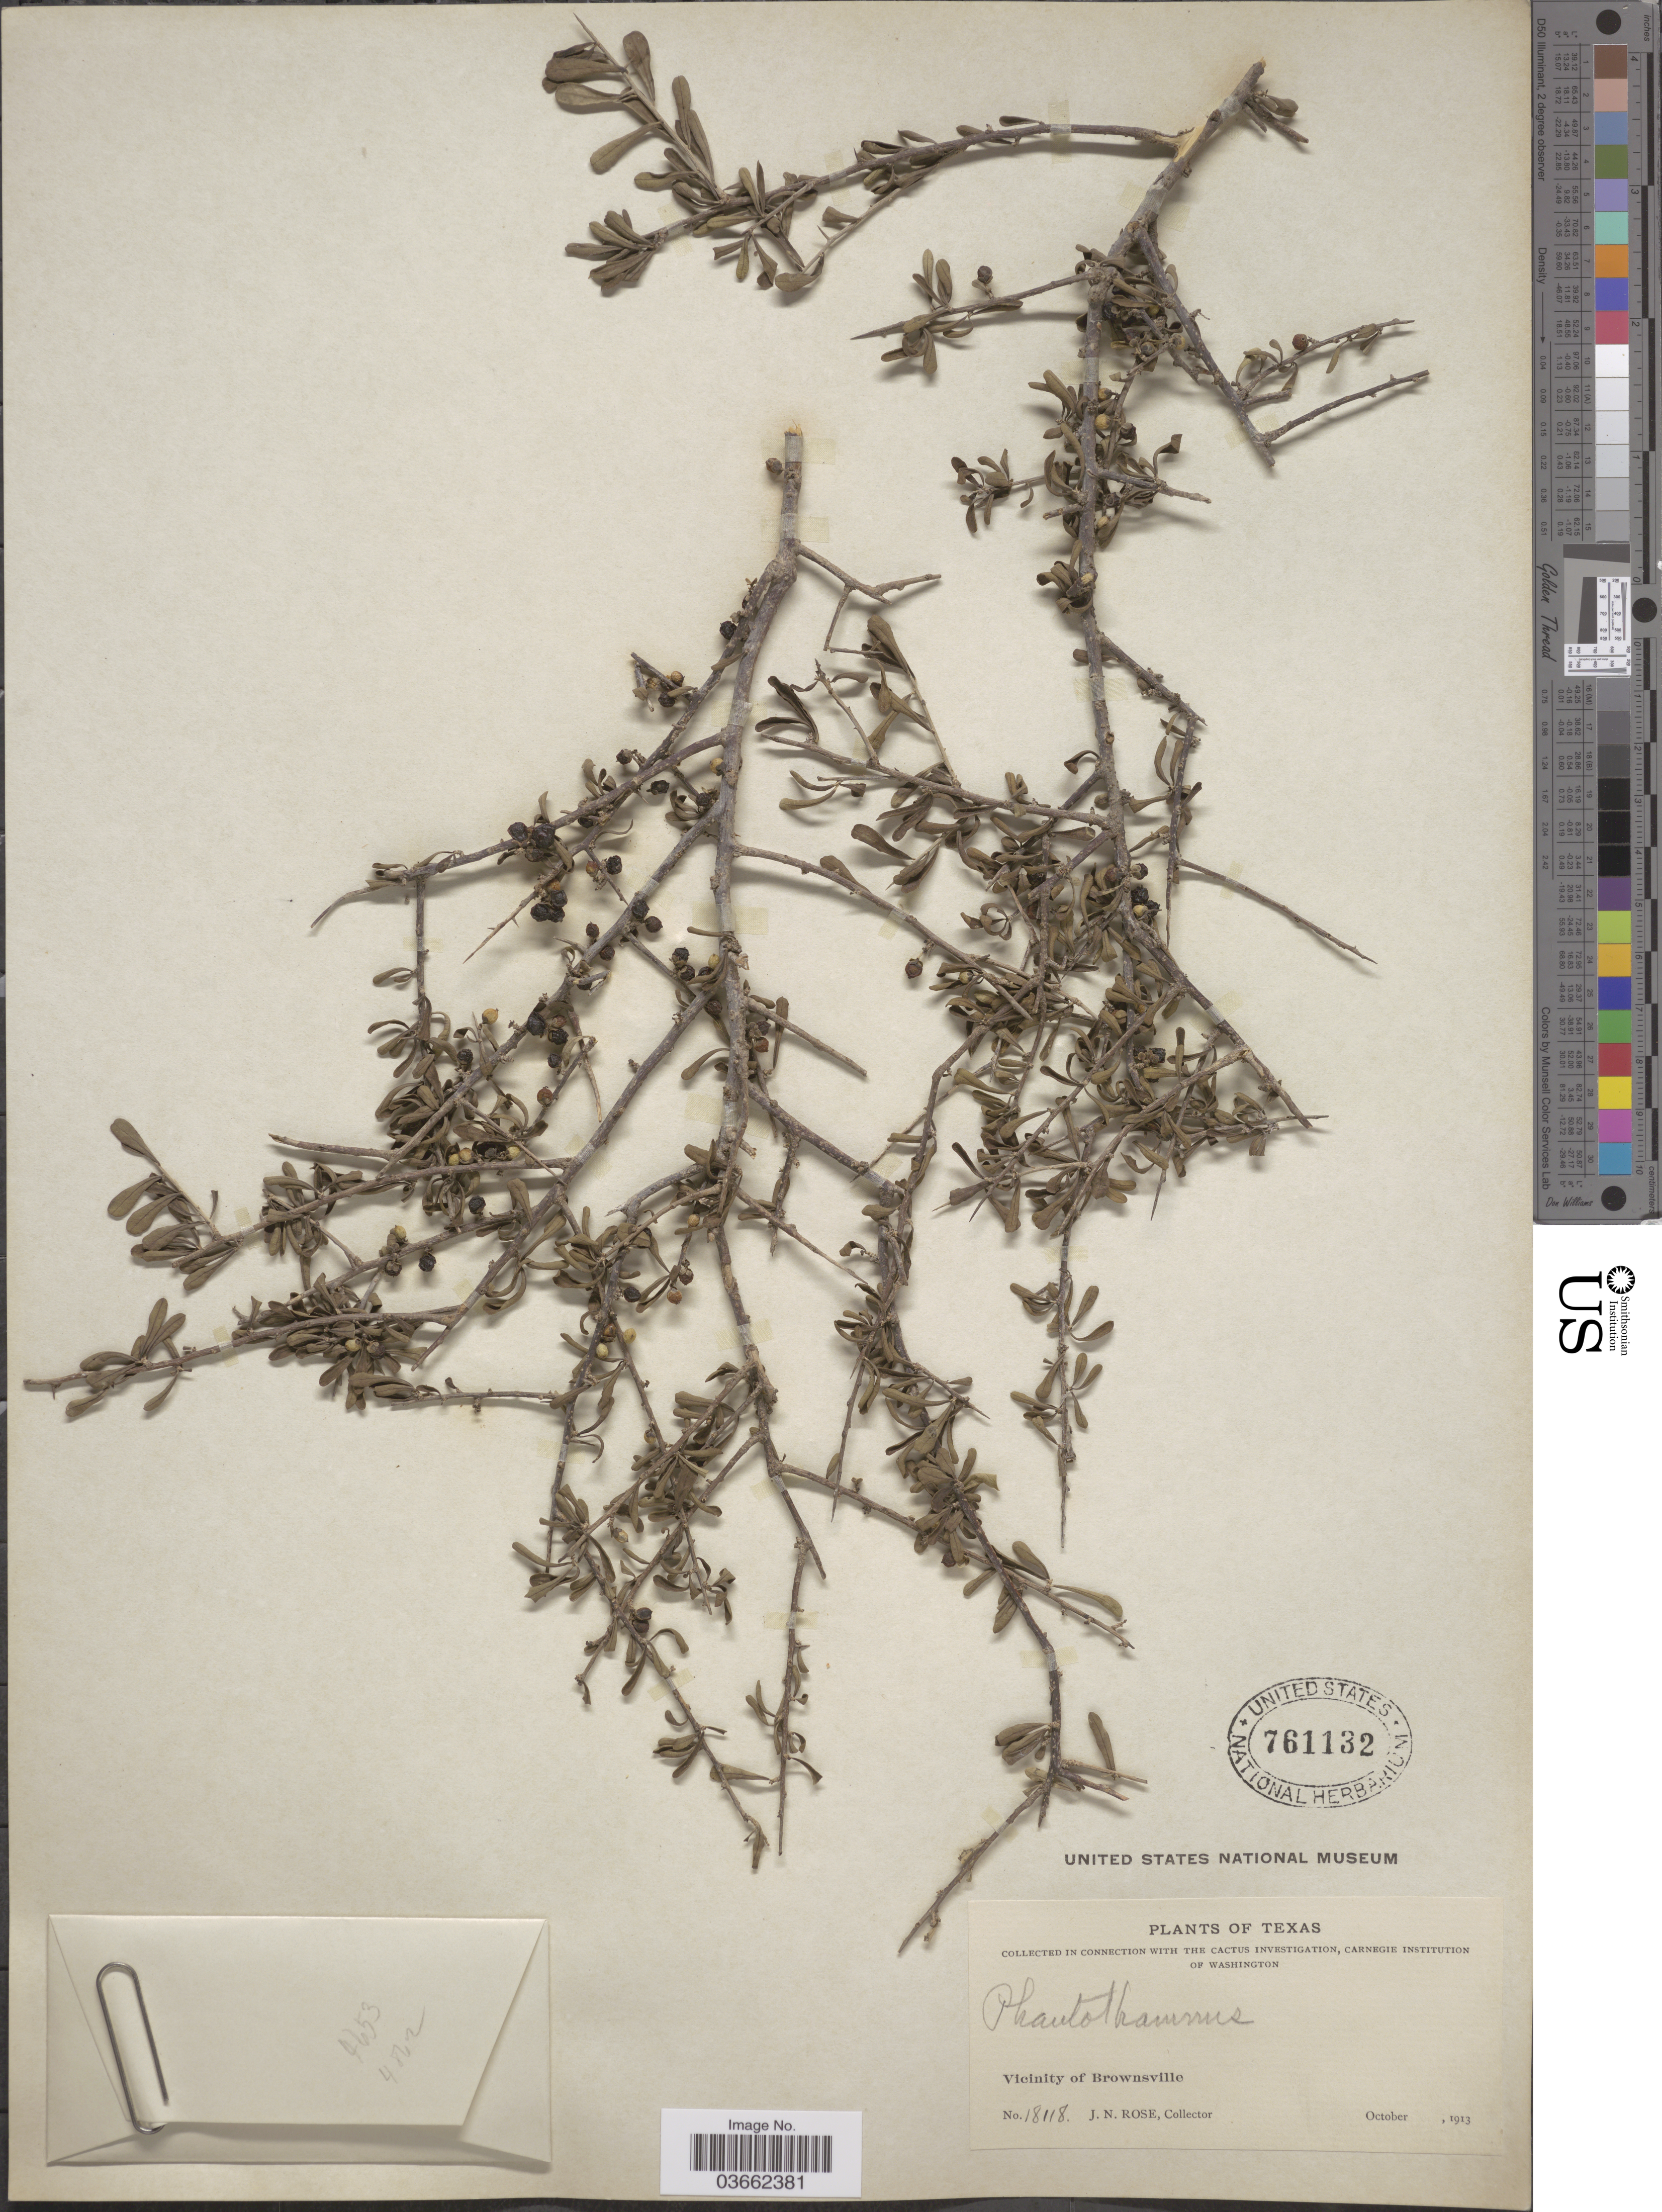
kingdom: Plantae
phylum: Tracheophyta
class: Magnoliopsida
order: Caryophyllales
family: Achatocarpaceae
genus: Phaulothamnus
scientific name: Phaulothamnus sp.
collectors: J. N. Rose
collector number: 18118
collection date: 1913-10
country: United States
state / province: Texas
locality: Vicinity of Brownsville.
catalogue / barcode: US 761132